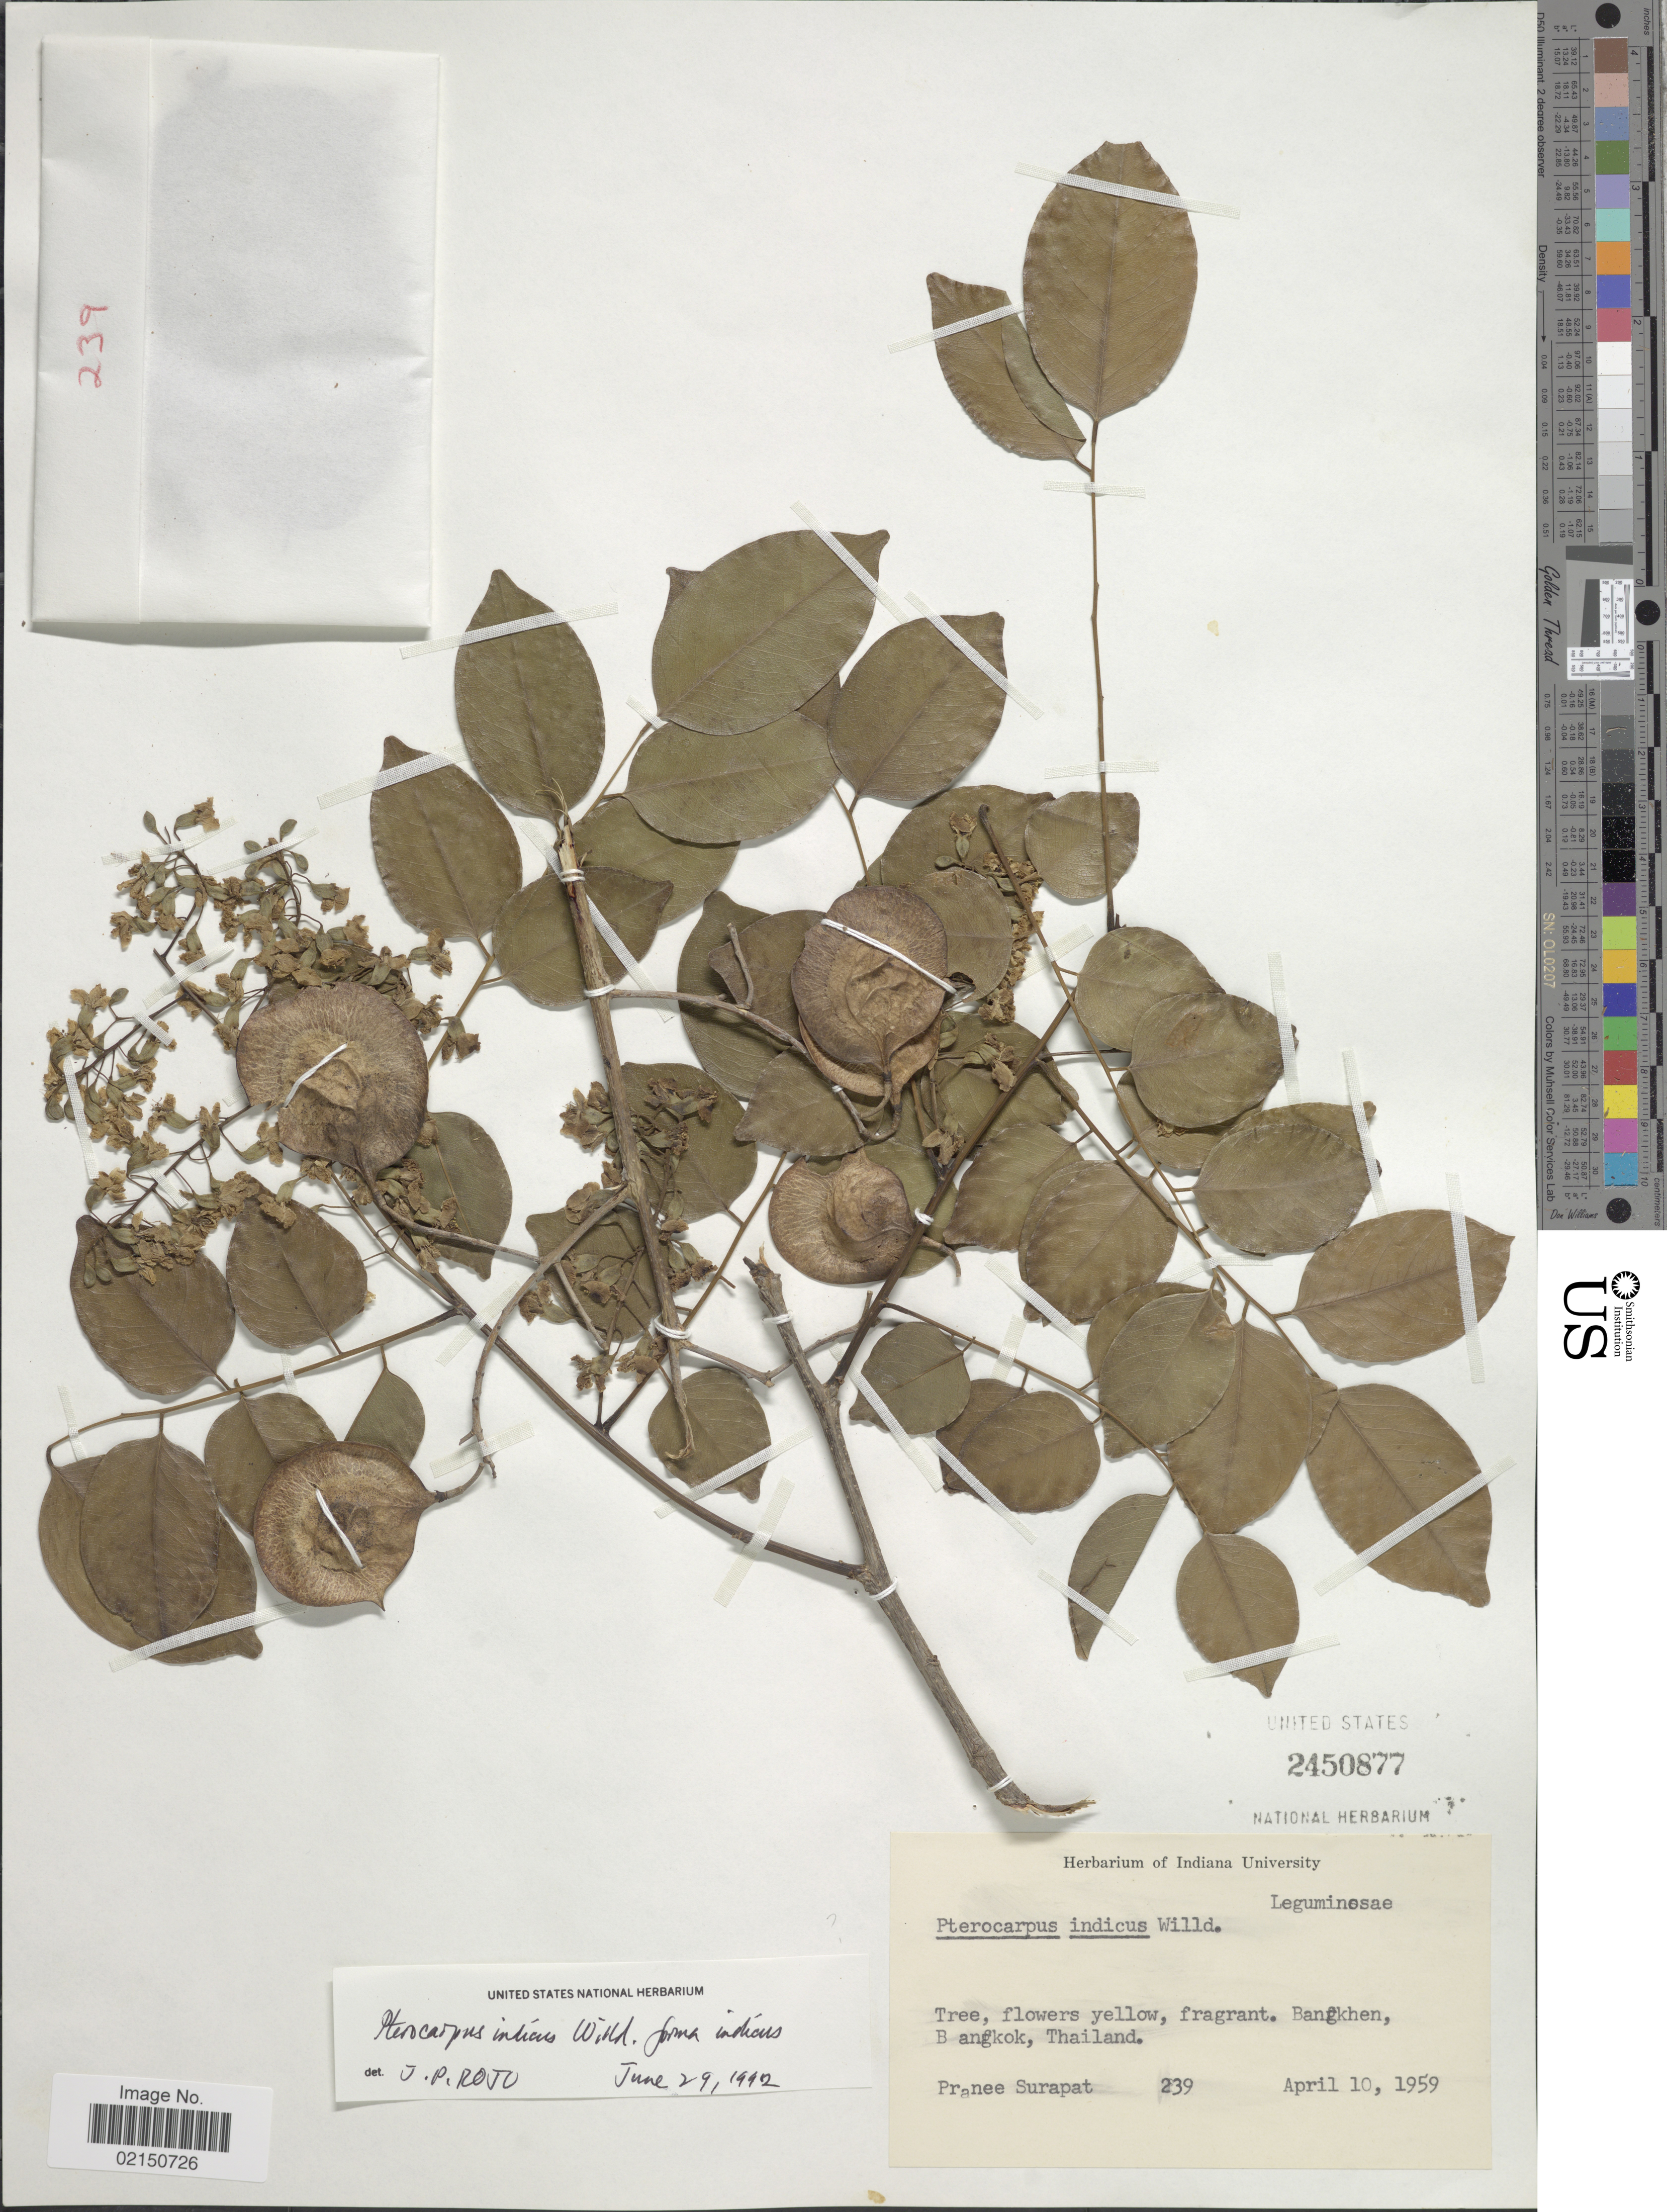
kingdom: Plantae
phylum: Tracheophyta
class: Magnoliopsida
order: Fabales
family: Fabaceae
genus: Pterocarpus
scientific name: Pterocarpus indicus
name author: Willd.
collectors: P. Surapat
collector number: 239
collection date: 1959-04-10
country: Thailand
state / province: Bangkok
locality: Bangkhen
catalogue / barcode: US 2450877